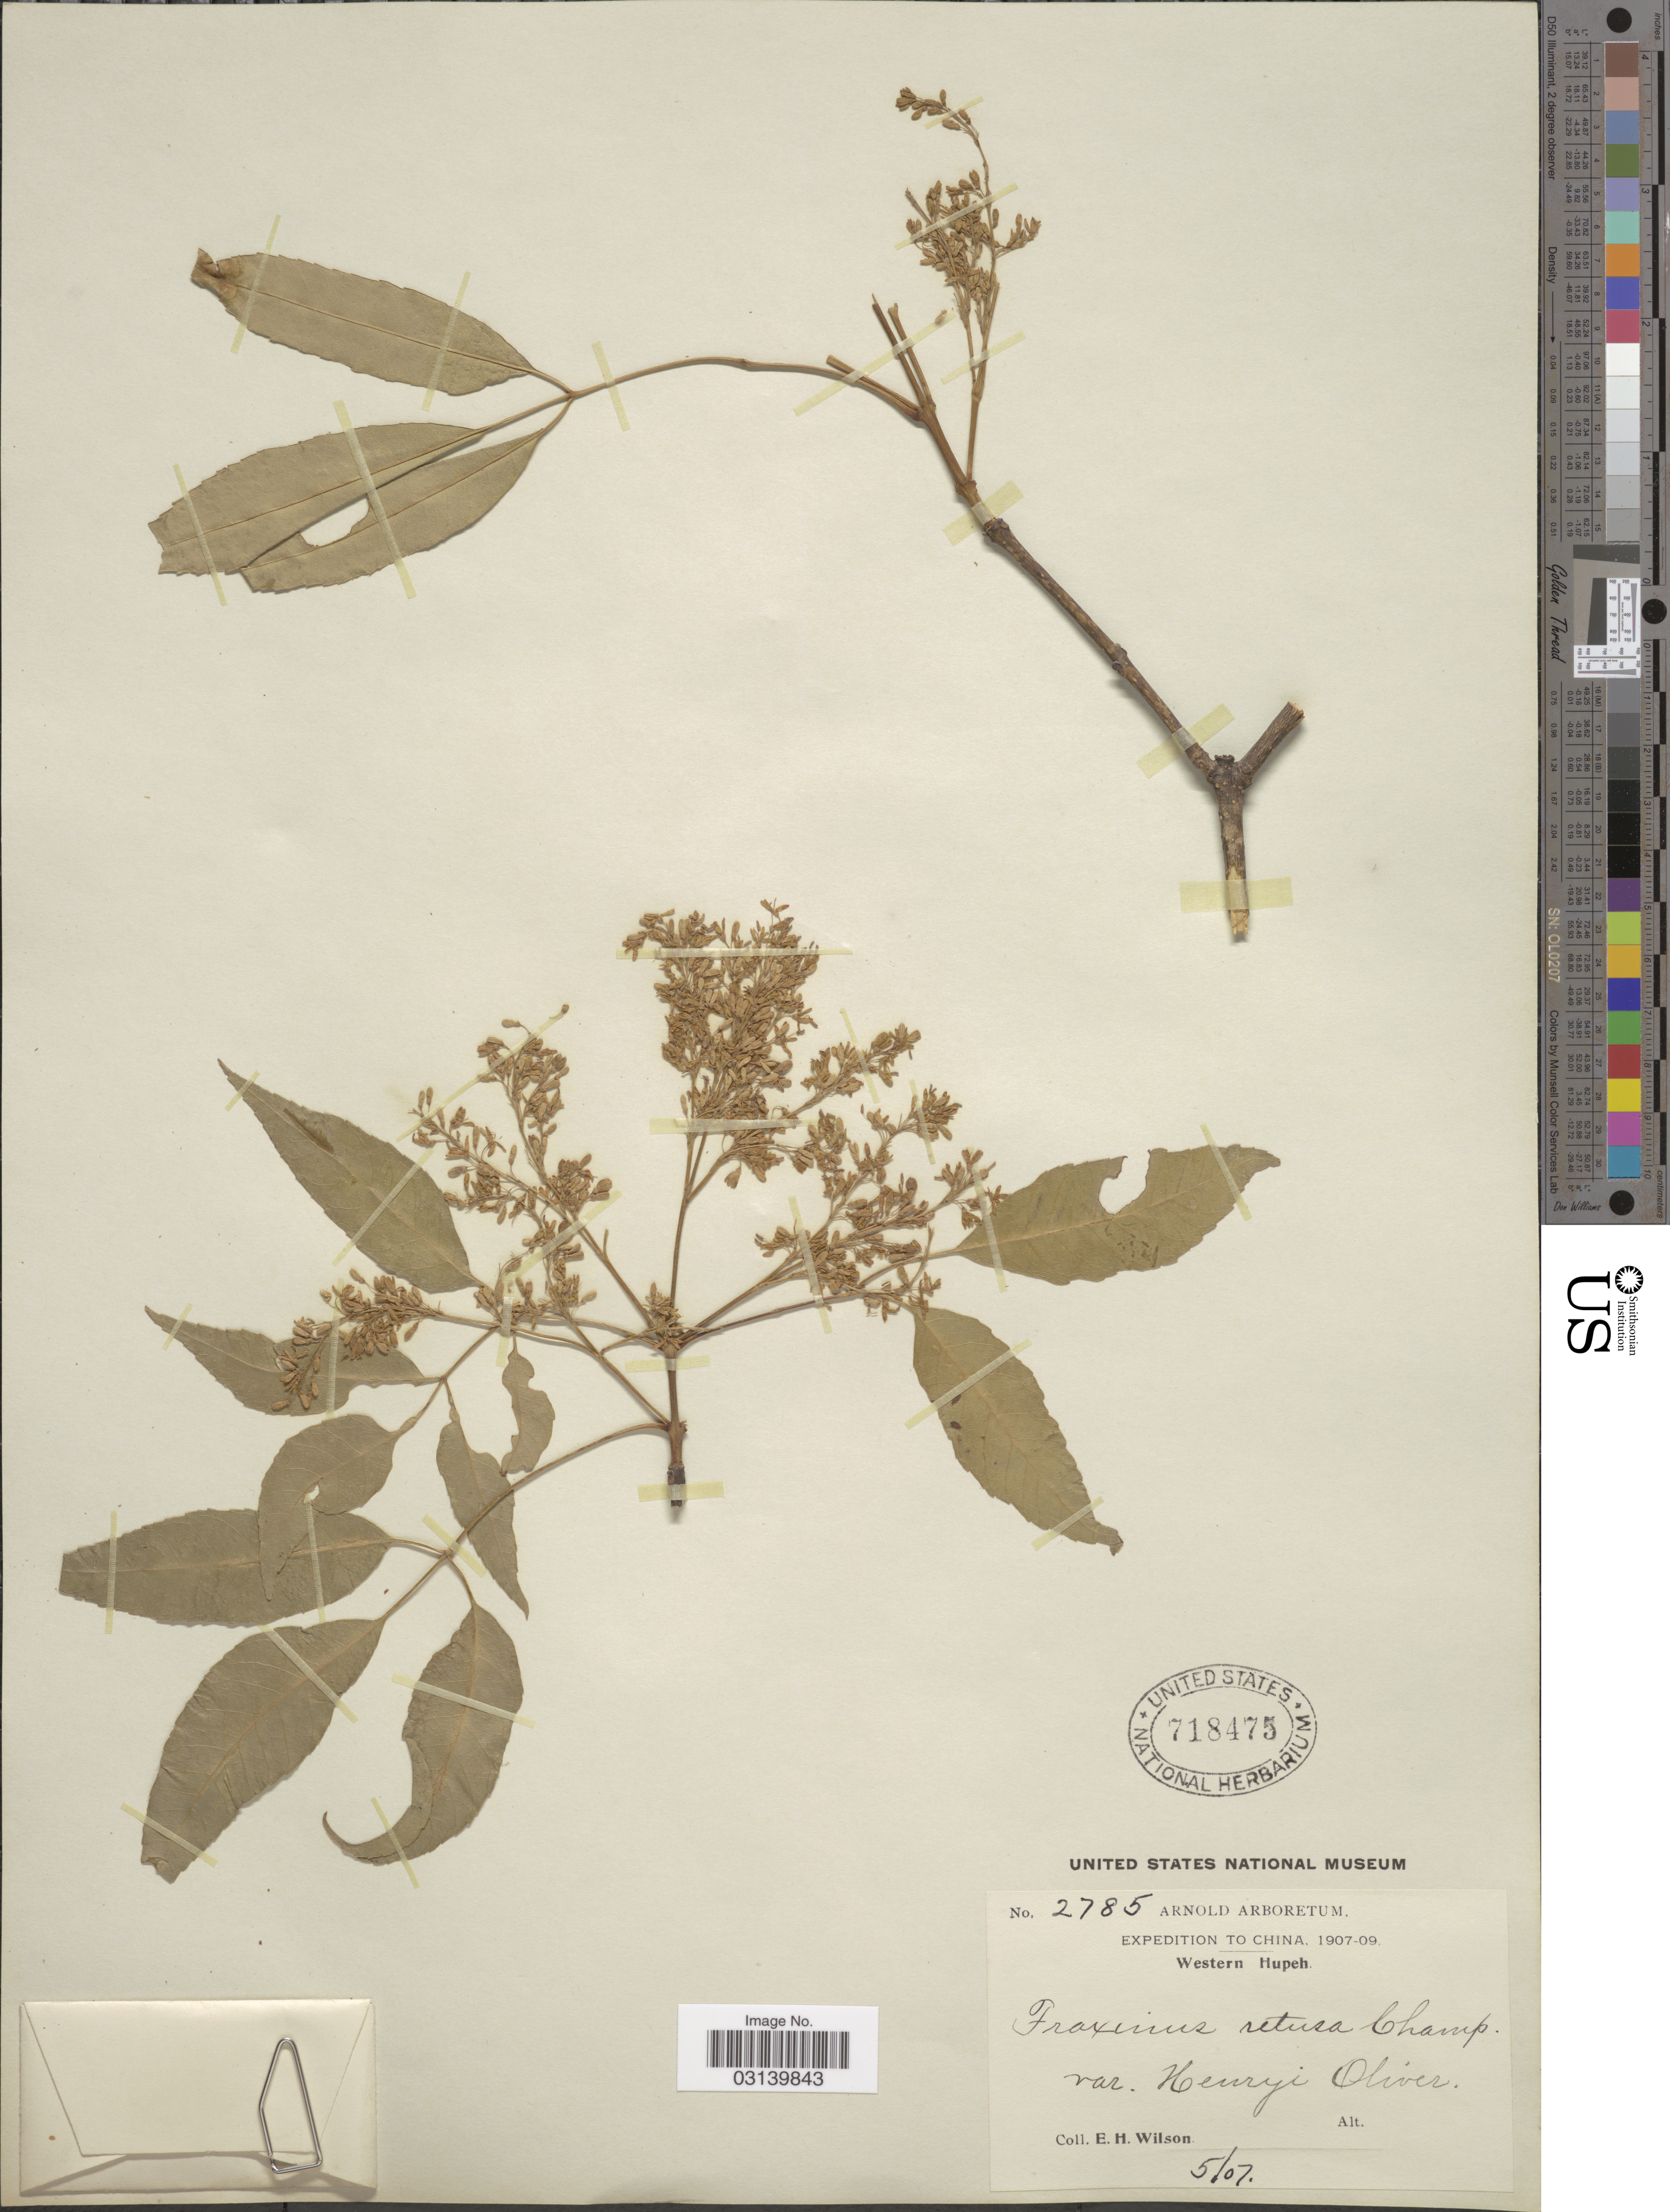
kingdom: Plantae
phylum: Tracheophyta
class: Magnoliopsida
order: Lamiales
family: Oleaceae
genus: Fraxinus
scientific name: Fraxinus championii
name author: Little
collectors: E. Wilson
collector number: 2785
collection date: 1907-05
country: China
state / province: Hubei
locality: Western Hupeh.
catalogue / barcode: US 718475